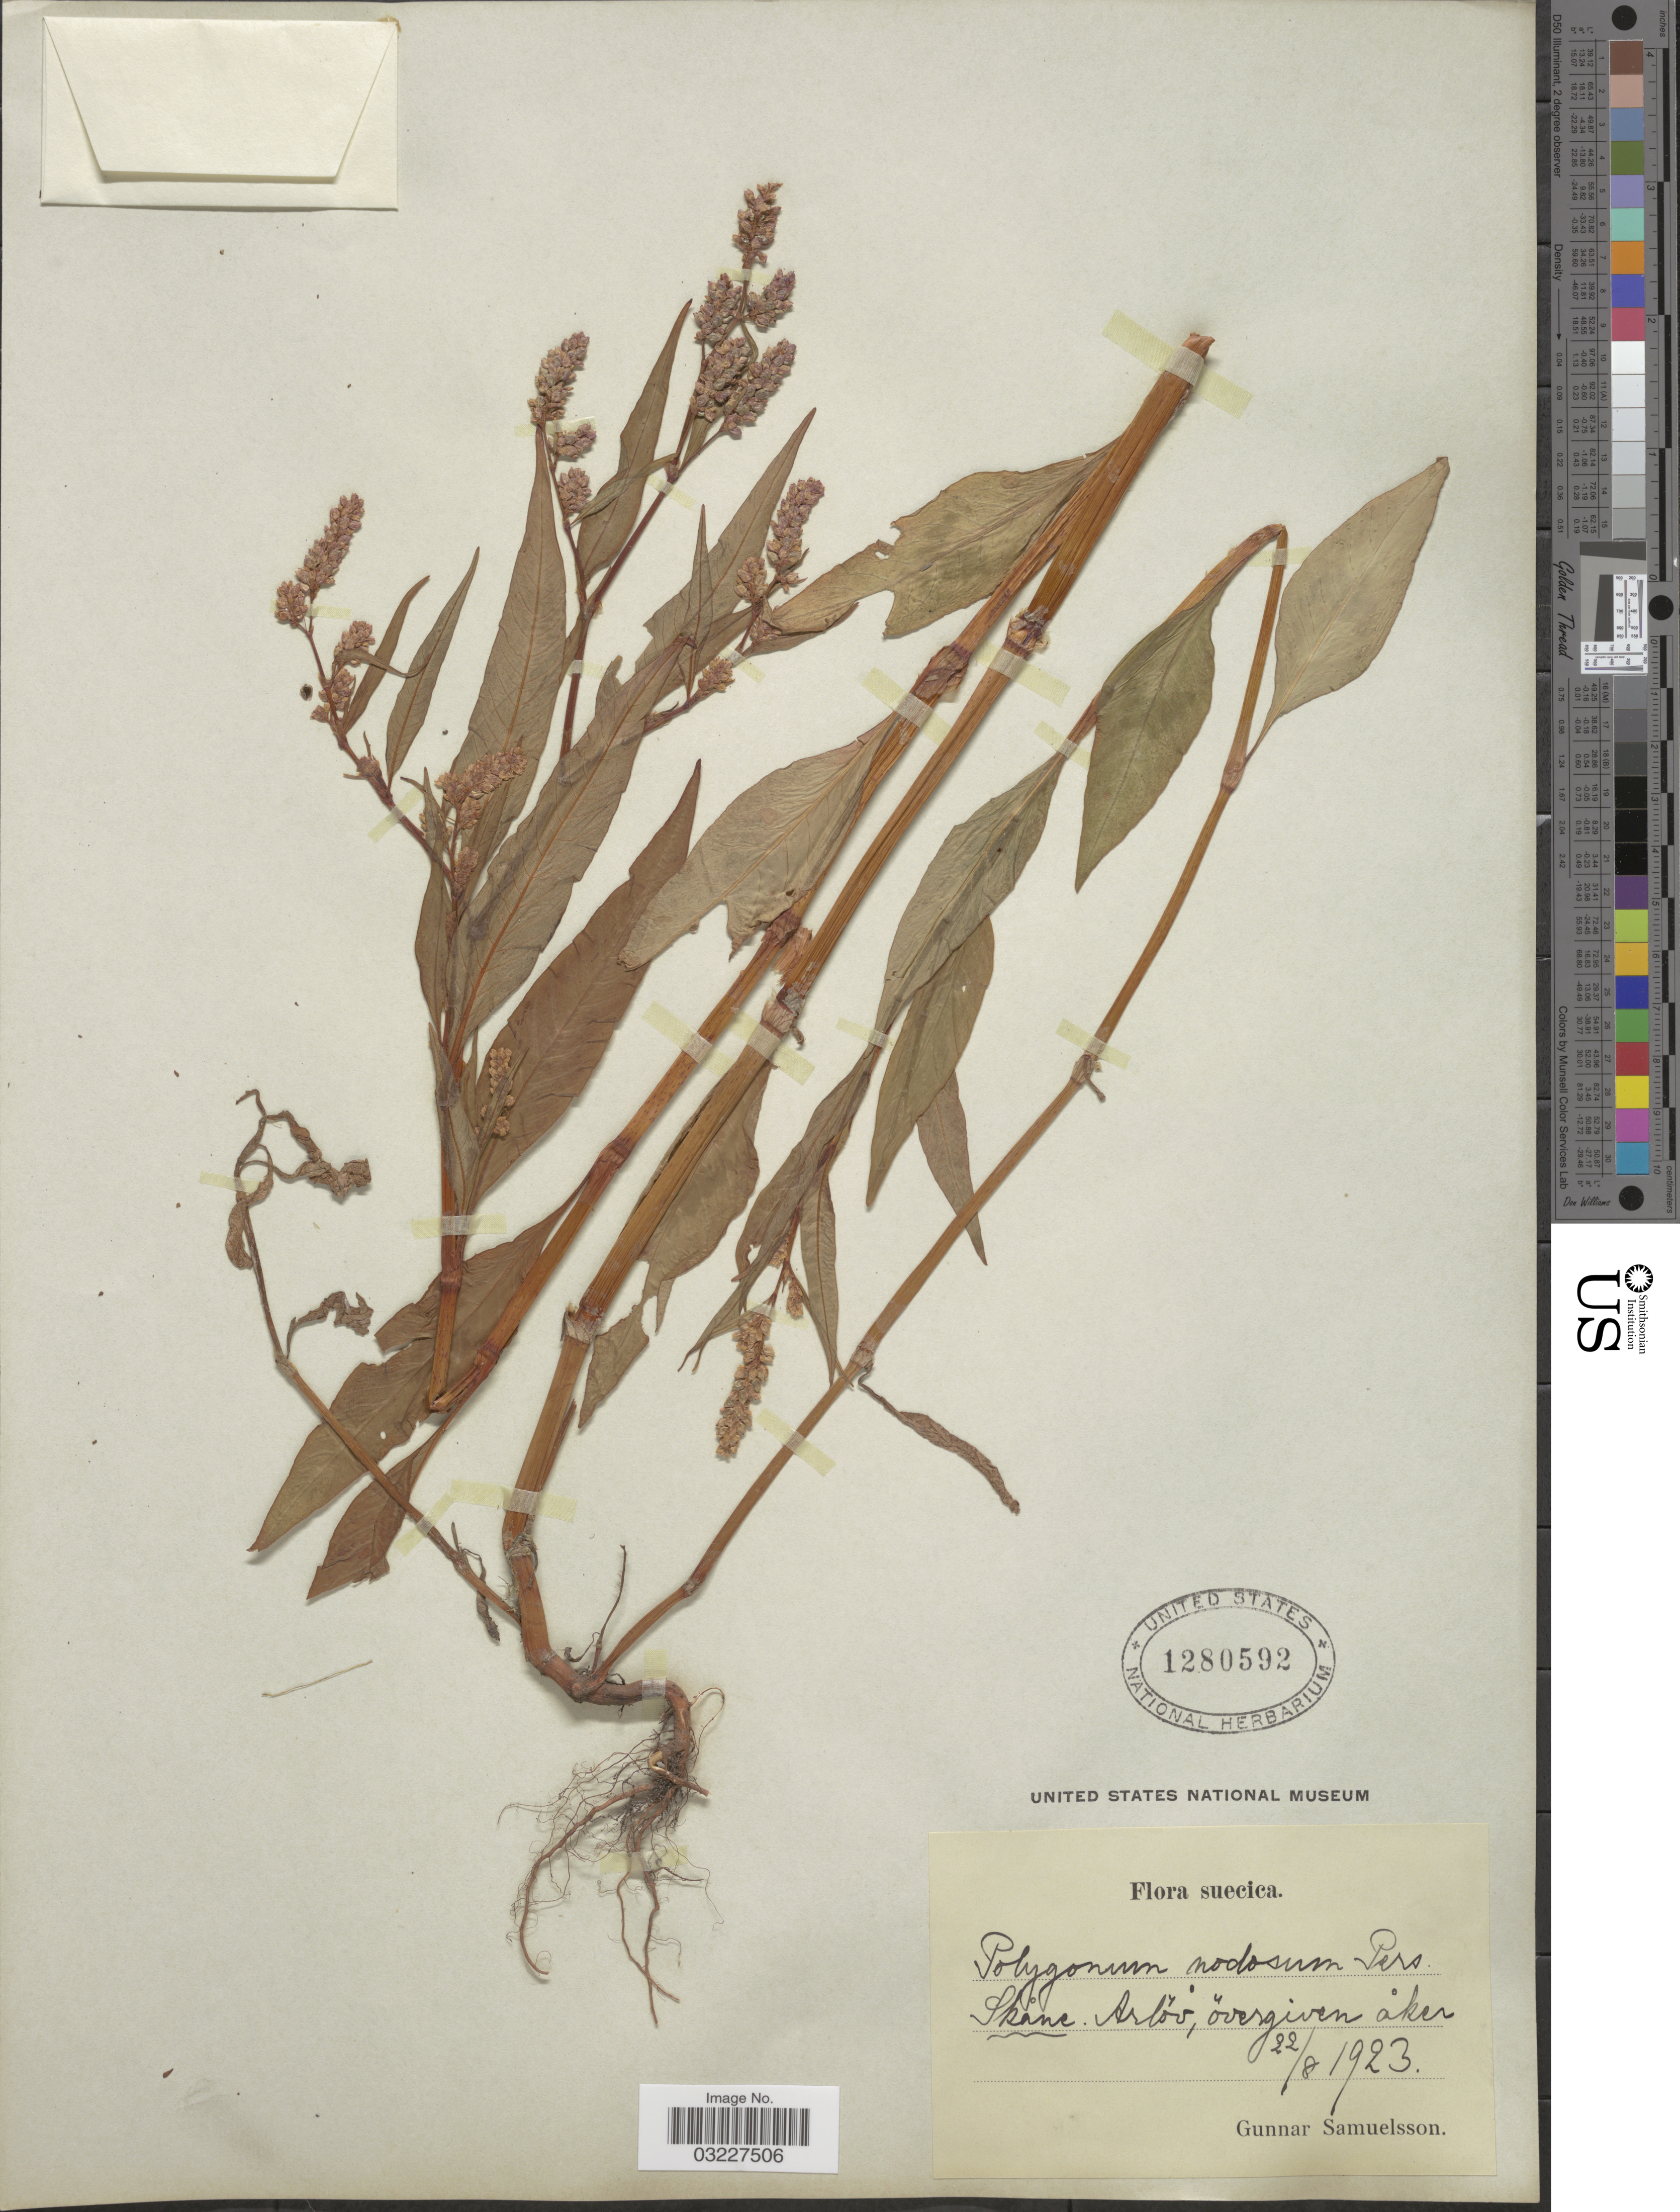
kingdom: Plantae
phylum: Tracheophyta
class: Magnoliopsida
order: Caryophyllales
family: Polygonaceae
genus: Polygonum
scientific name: Polygonum nodosum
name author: Pers.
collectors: G. Samuelsson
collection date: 1923-08-22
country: Sweden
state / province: Skåne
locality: Suecica. Arlov, overgiven aker.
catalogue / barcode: US 1280592